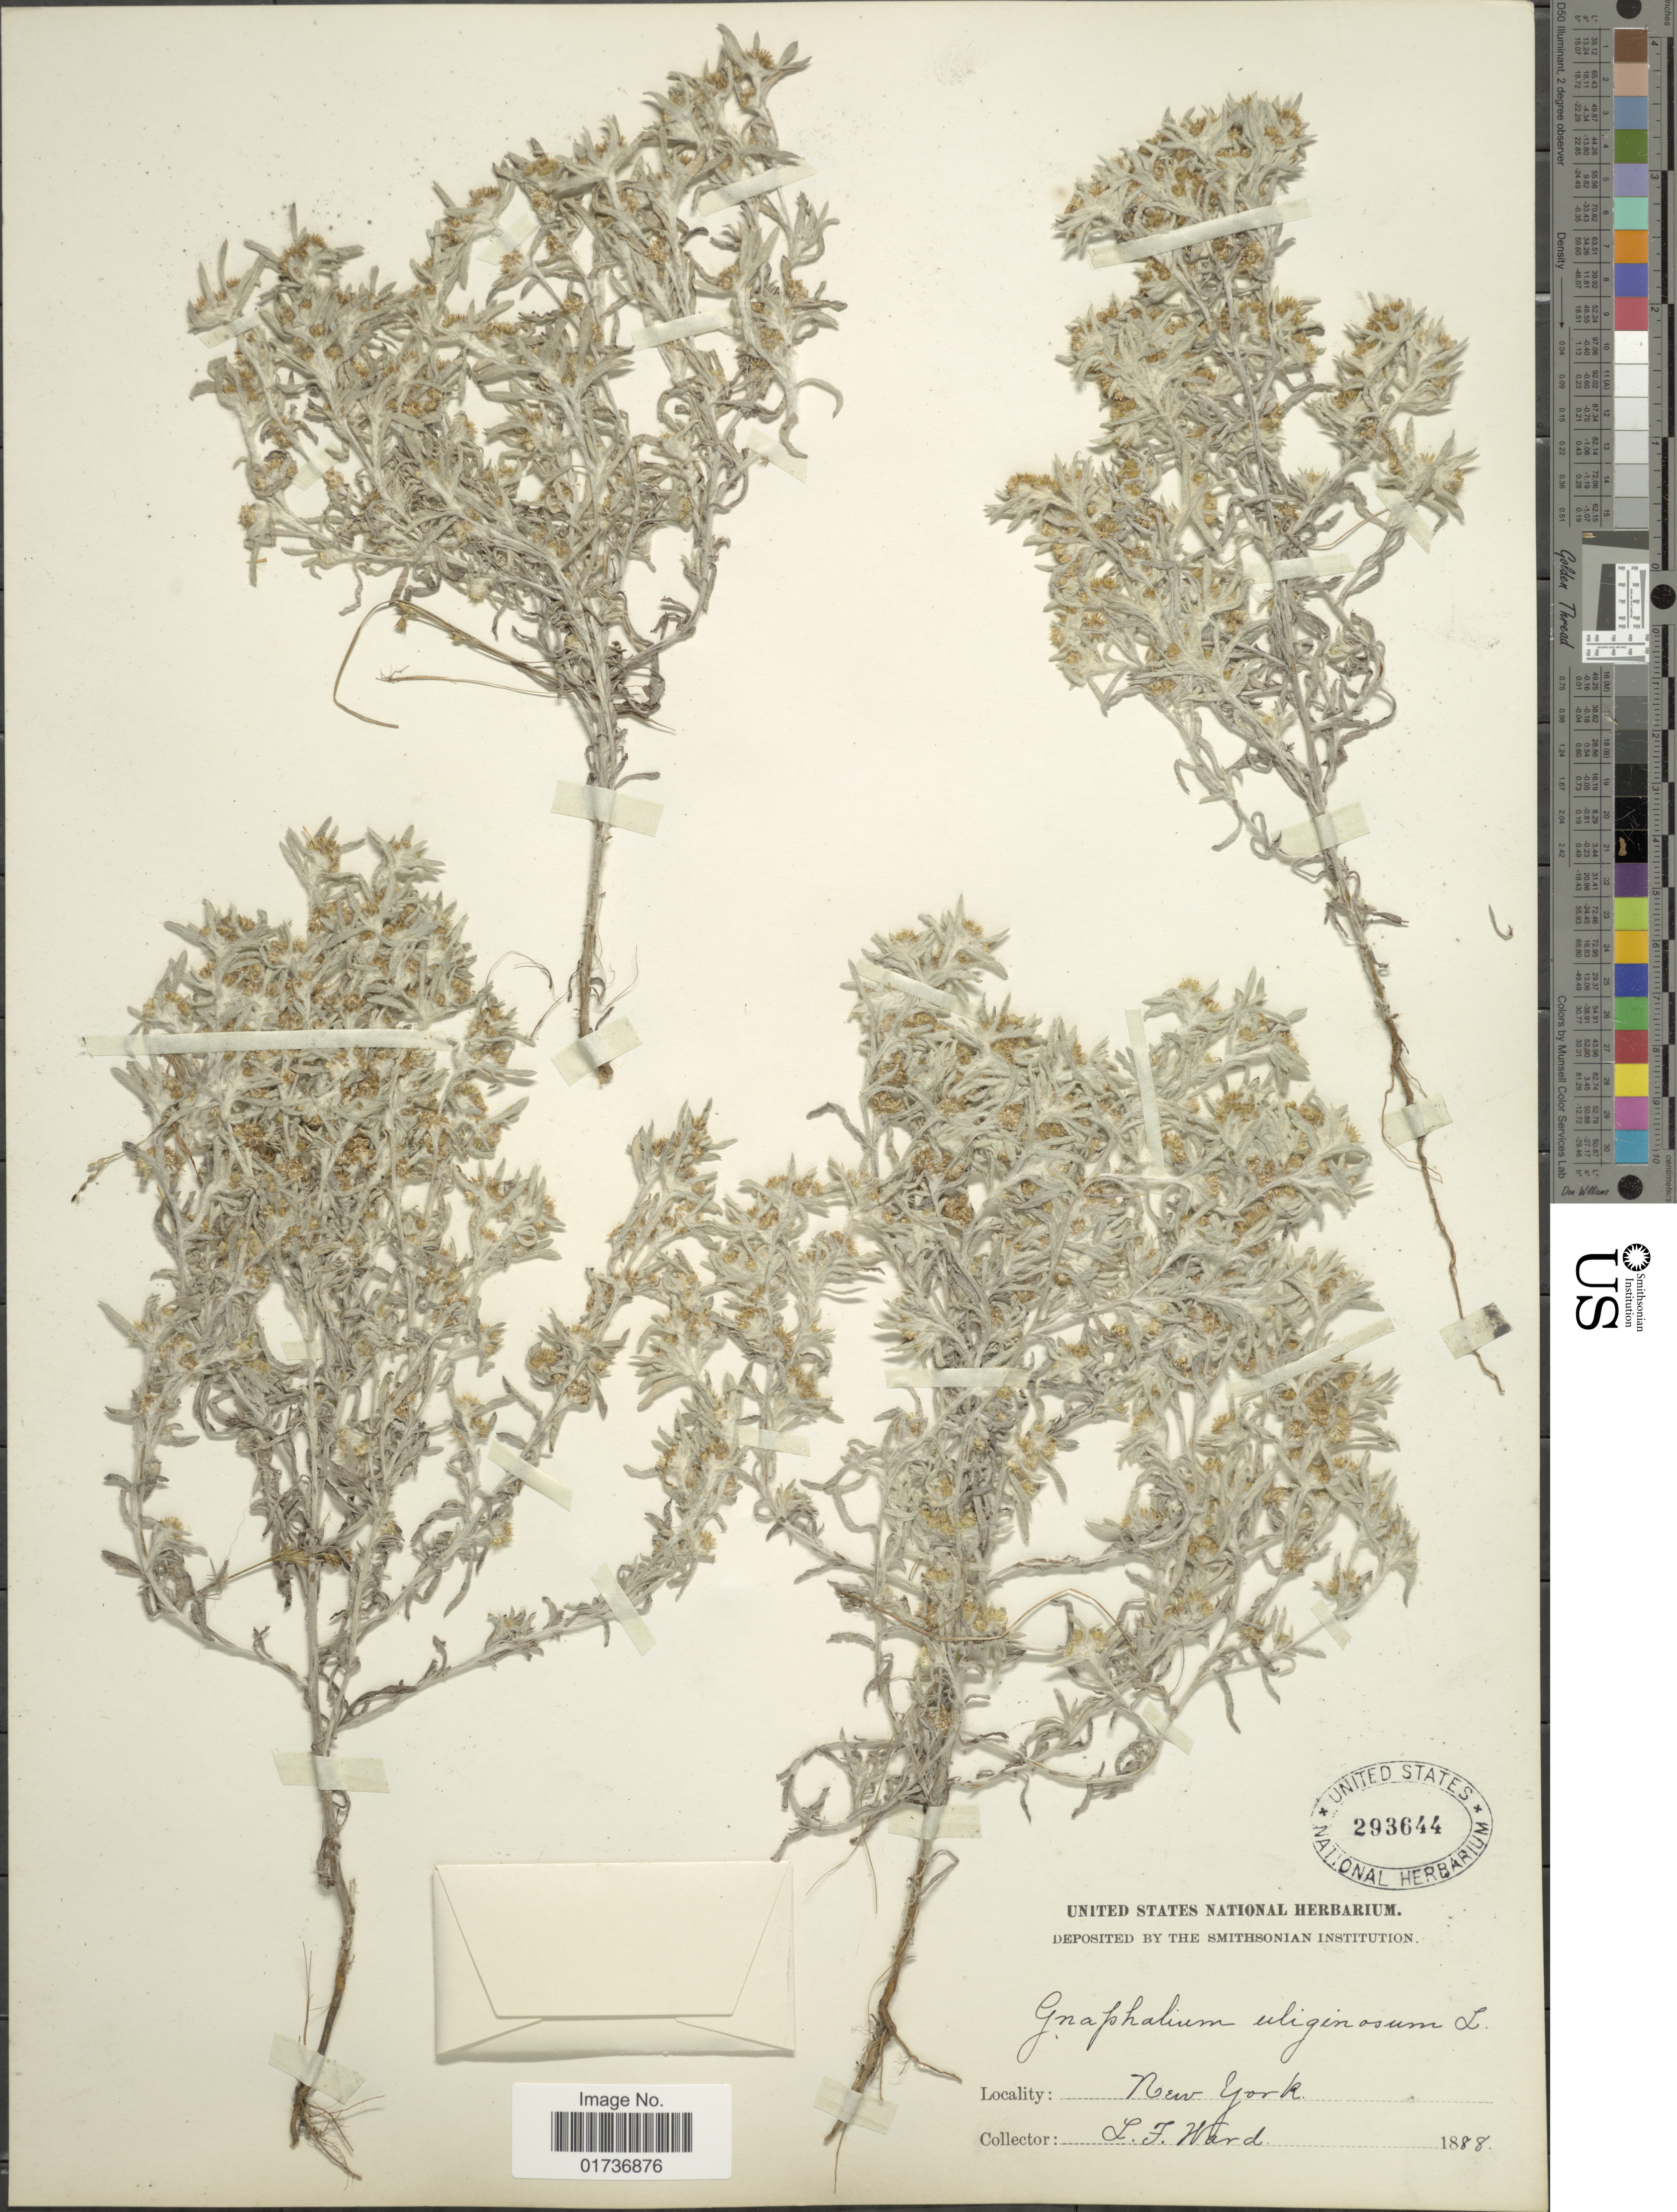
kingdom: Plantae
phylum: Tracheophyta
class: Magnoliopsida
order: Asterales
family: Asteraceae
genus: Gnaphalium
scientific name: Gnaphalium uliginosum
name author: L.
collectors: L. Ward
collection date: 1888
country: United States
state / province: New York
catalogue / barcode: US 293644